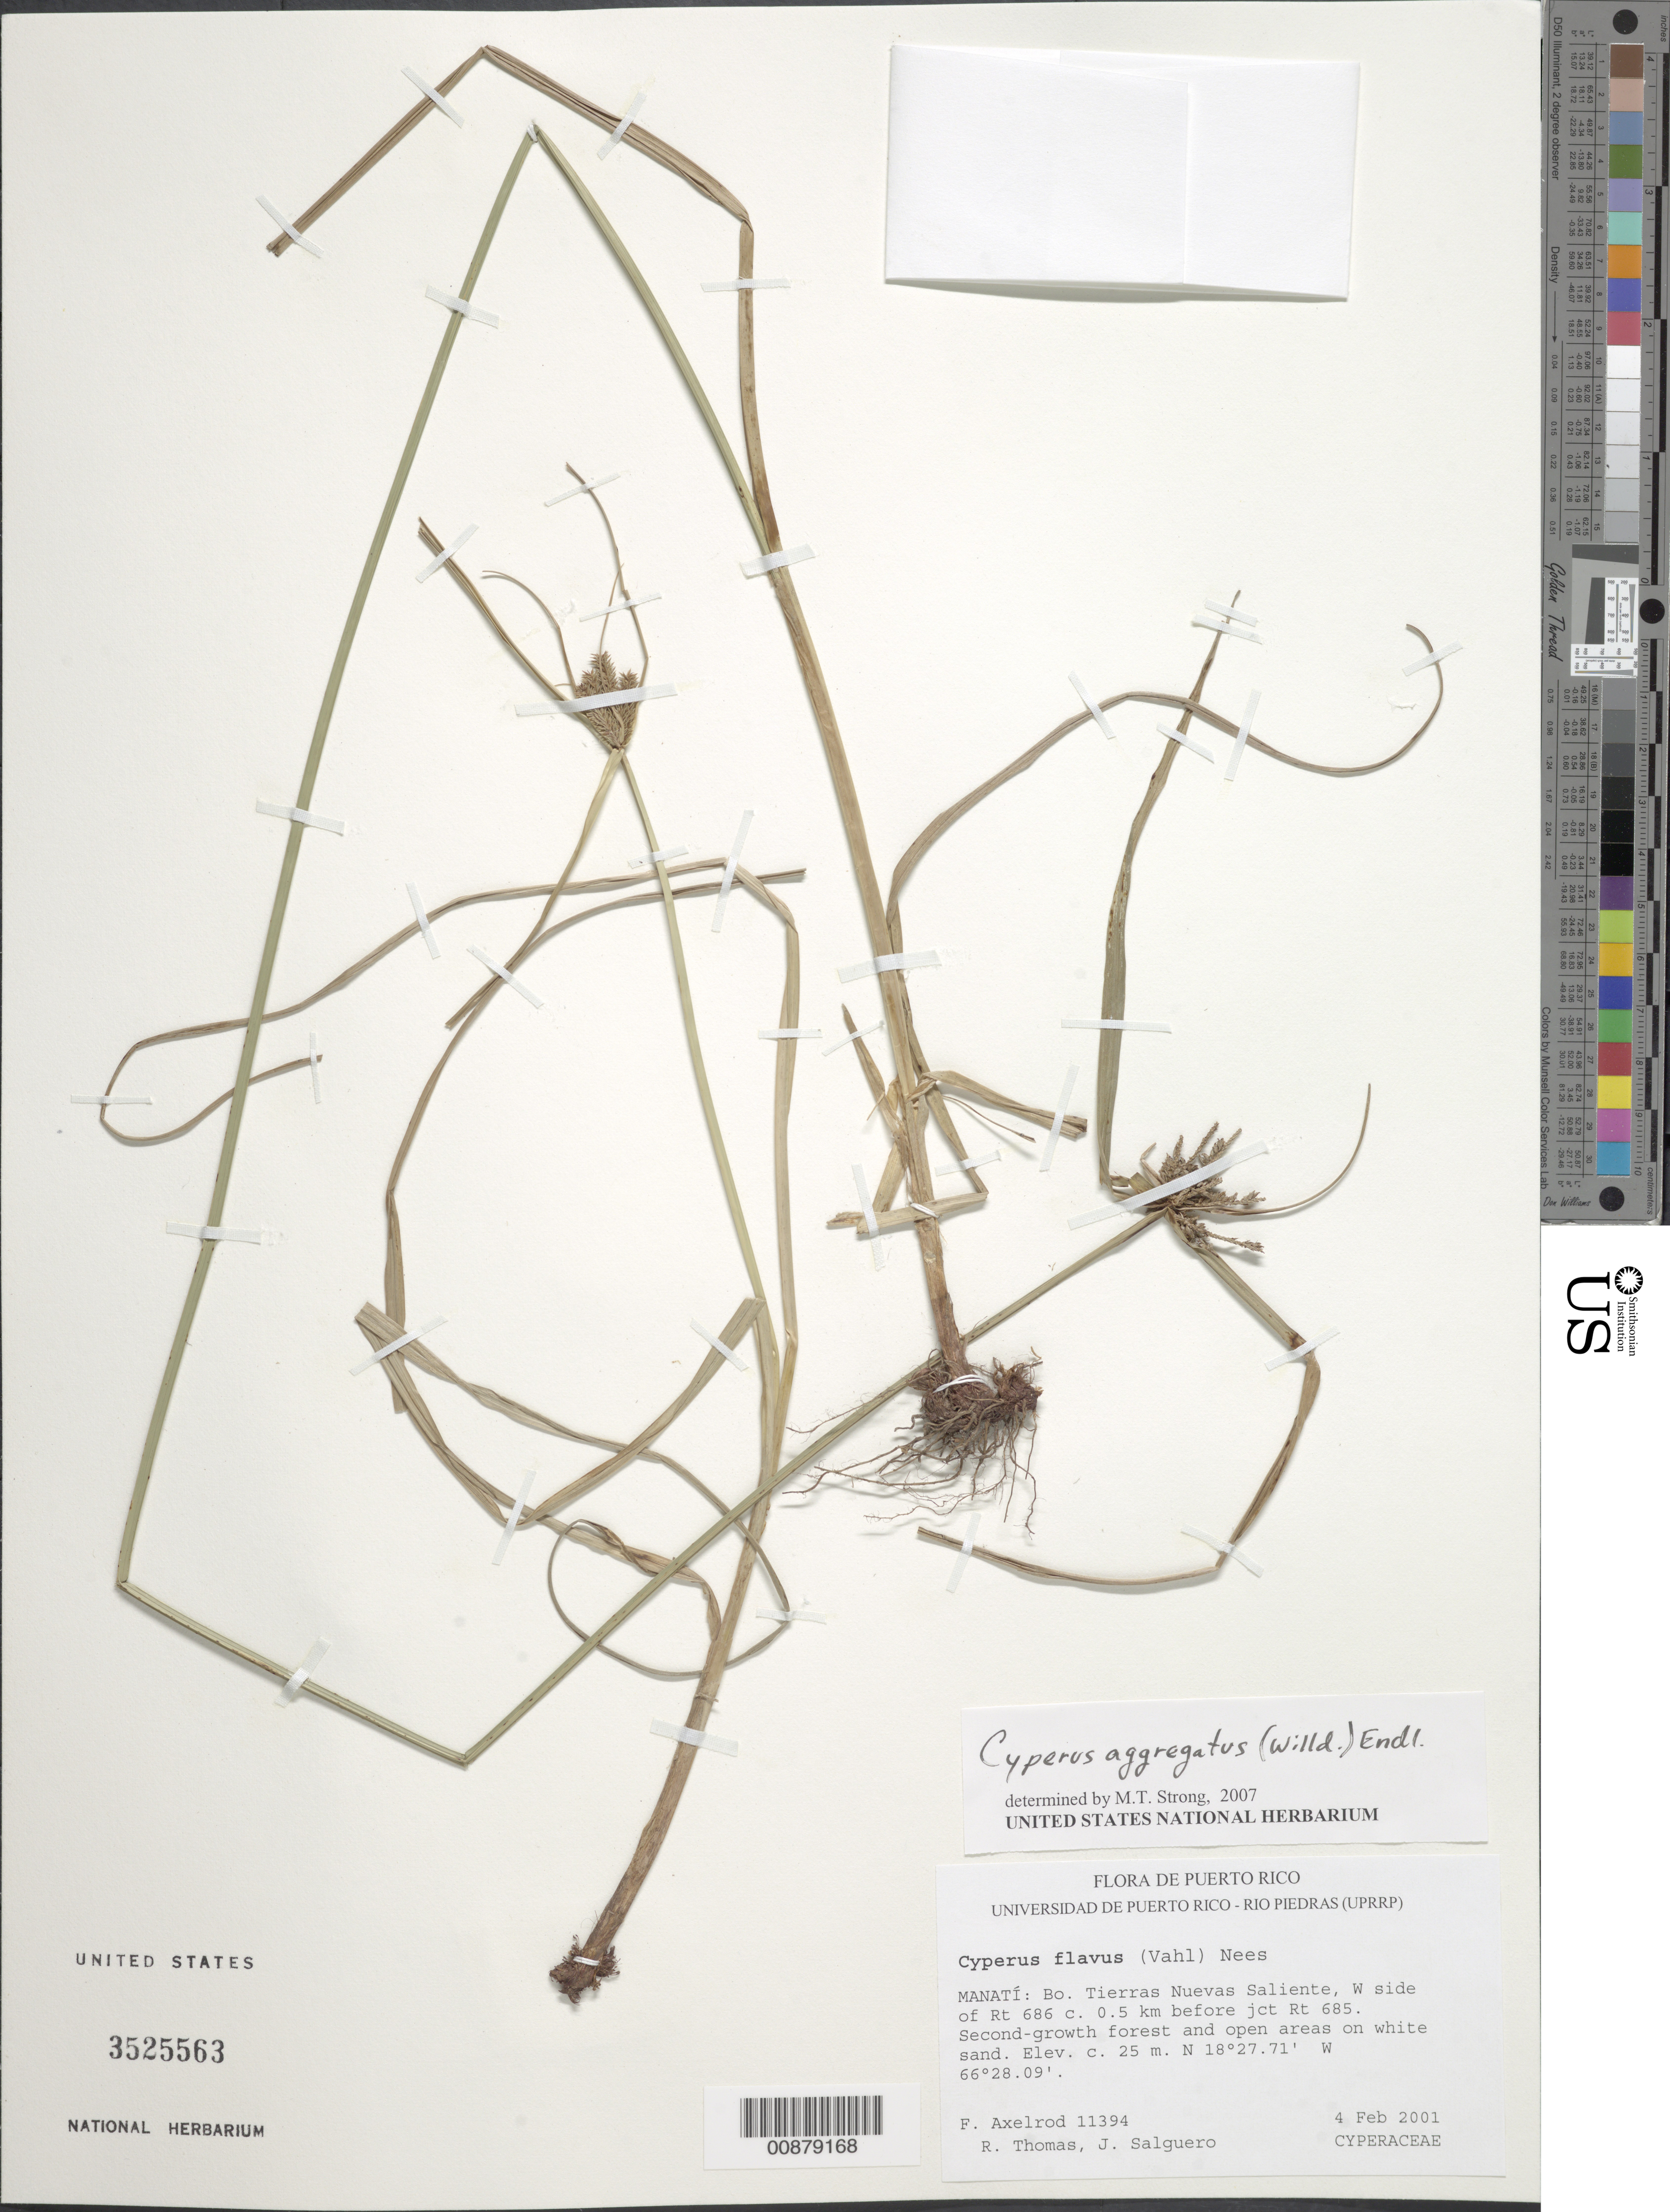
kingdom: Plantae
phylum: Tracheophyta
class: Liliopsida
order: Poales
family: Cyperaceae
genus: Cyperus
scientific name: Cyperus aggregatus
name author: (Willd.) Endl.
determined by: Strong, M. T., (US), Smithsonian Institution - National Museum of Natural History (UNITED STATES)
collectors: F. S. Axelrod, R. Thomas & J. Salguero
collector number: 11394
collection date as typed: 04 Feb 2001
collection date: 2001-02-04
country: Puerto Rico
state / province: Manatí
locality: Bo. Tierras Nuevas Saliente, W side of Rt. 686, ca. 0.5 km before jct. Rt. 685.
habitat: Second-growth forest and open areas on white sand.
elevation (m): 25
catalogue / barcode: US 3525563